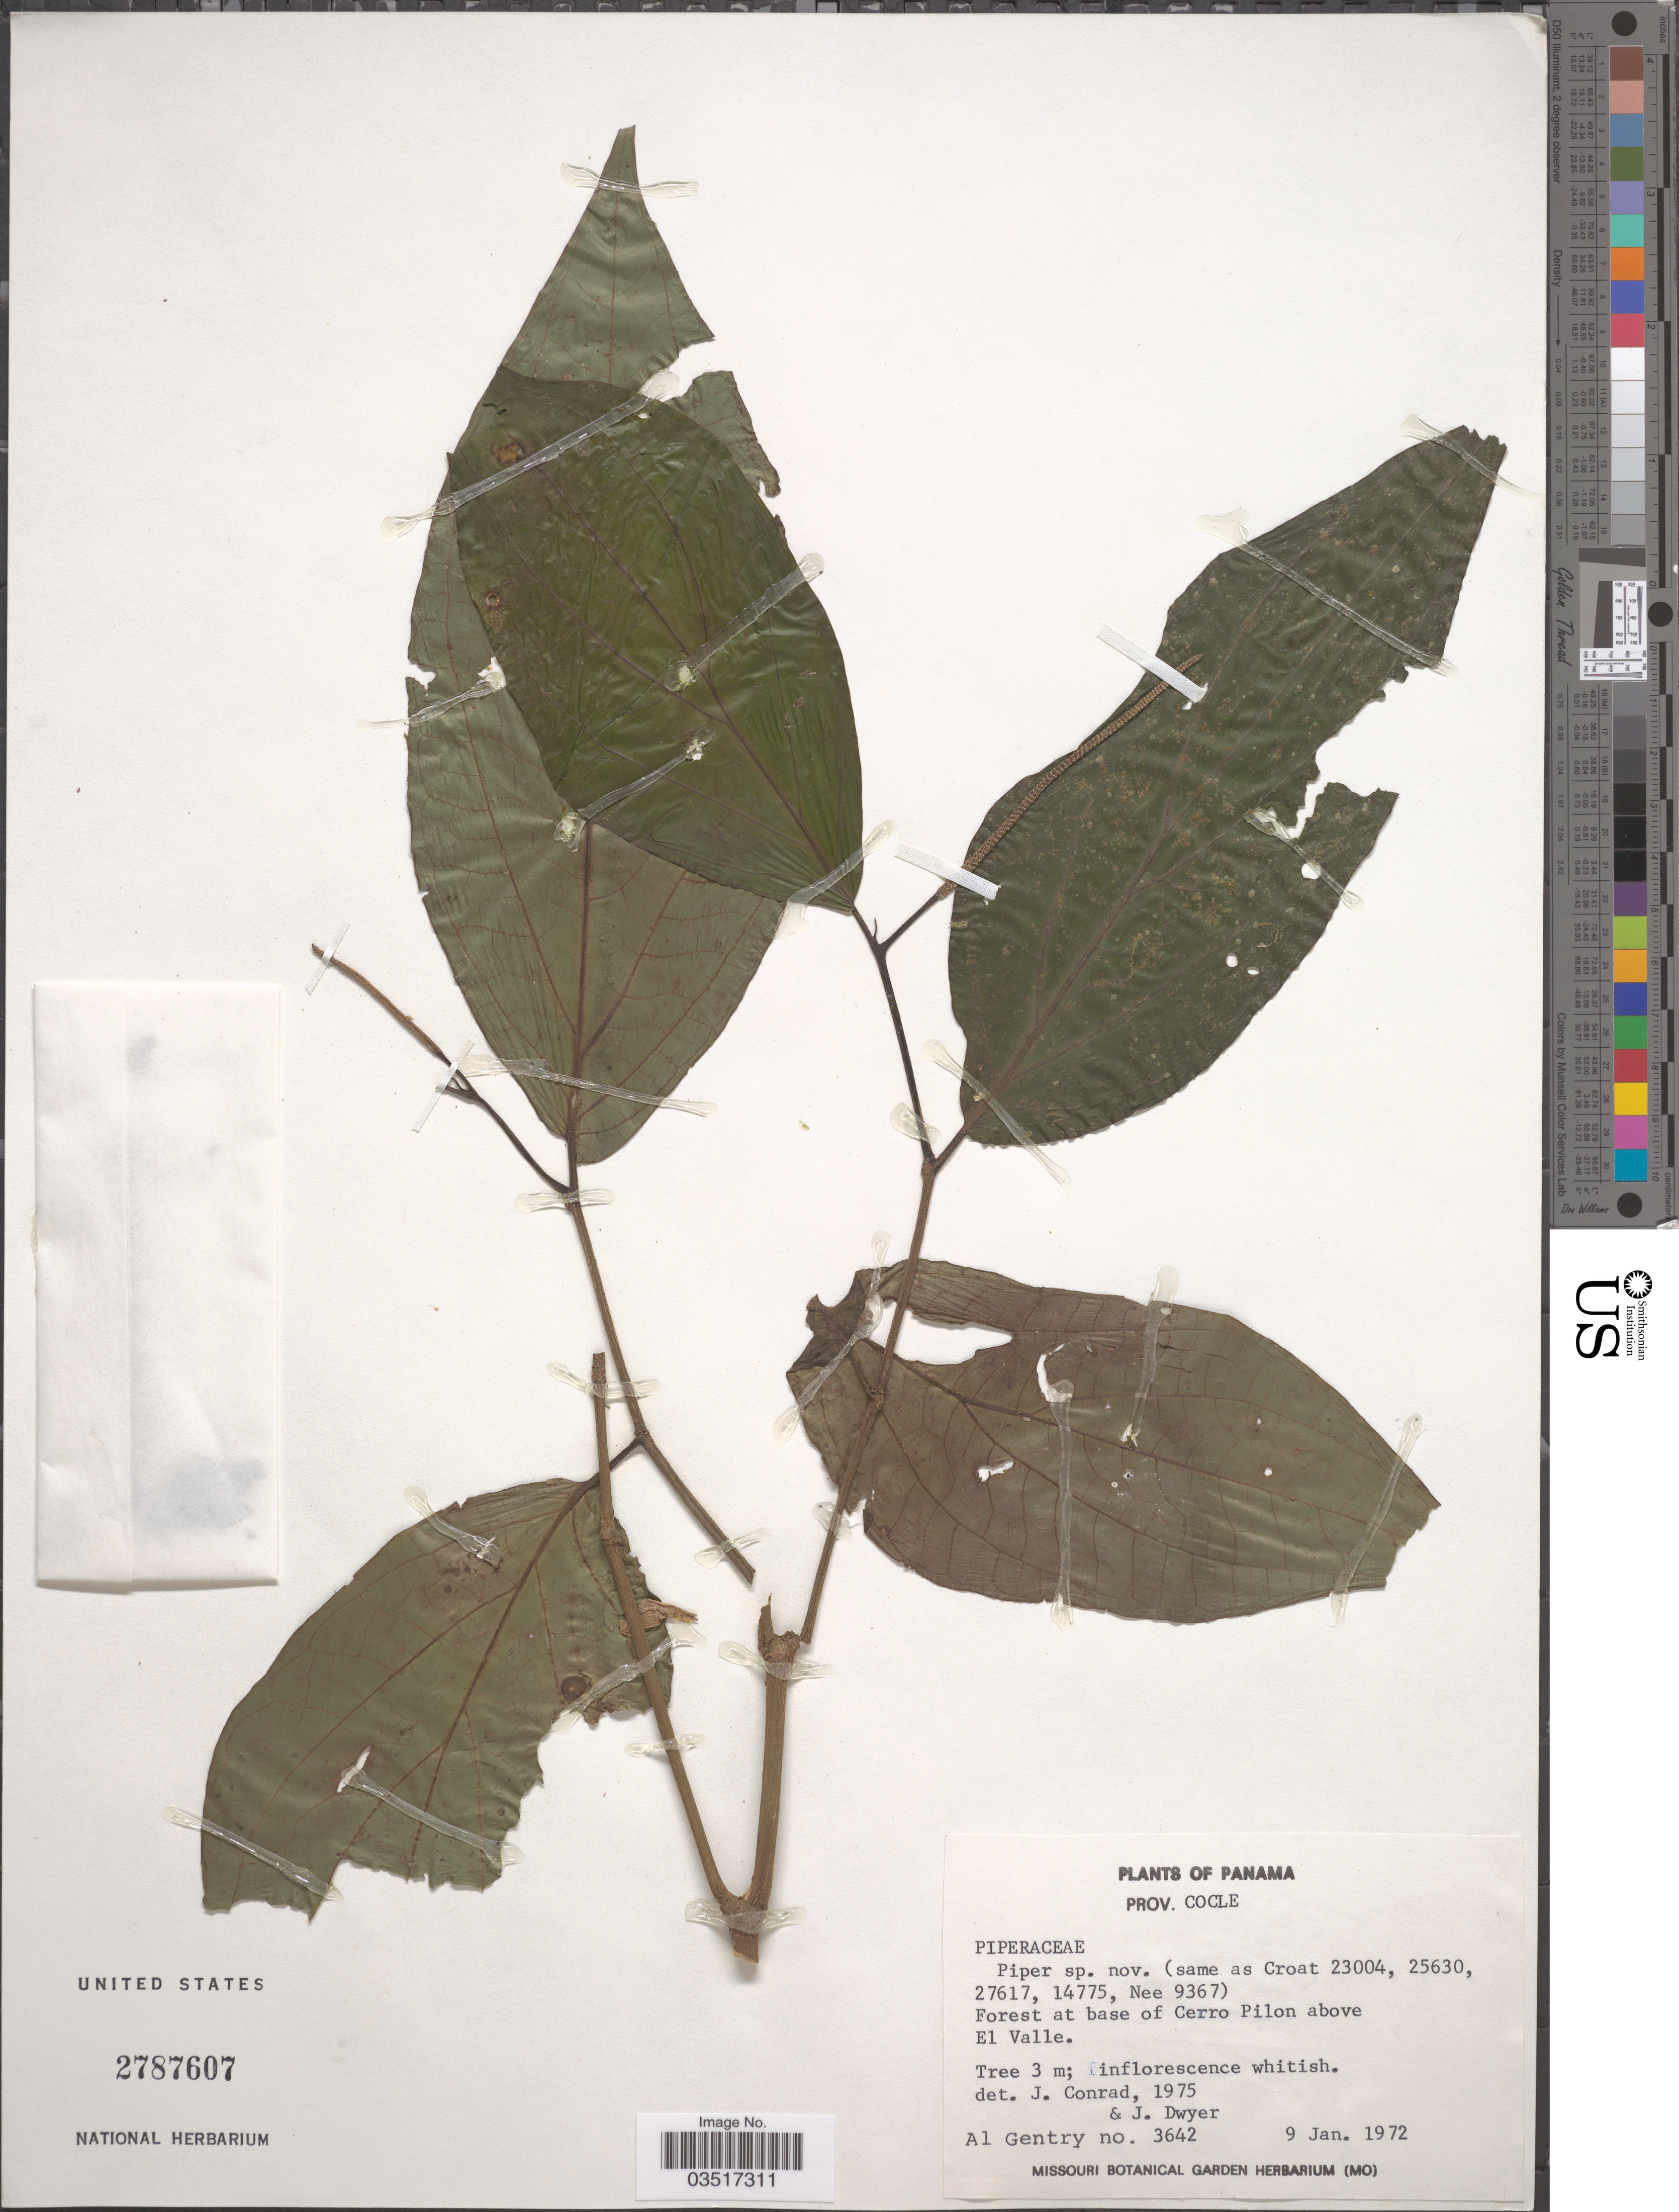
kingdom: Plantae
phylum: Tracheophyta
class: Magnoliopsida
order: Piperales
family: Piperaceae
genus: Piper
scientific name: Piper sp.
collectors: A. H. Gentry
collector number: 3642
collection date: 1972-01-09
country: Panama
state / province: Cocle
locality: Forest at base of Cerro Pilon above El Valle.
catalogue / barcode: US 2787607